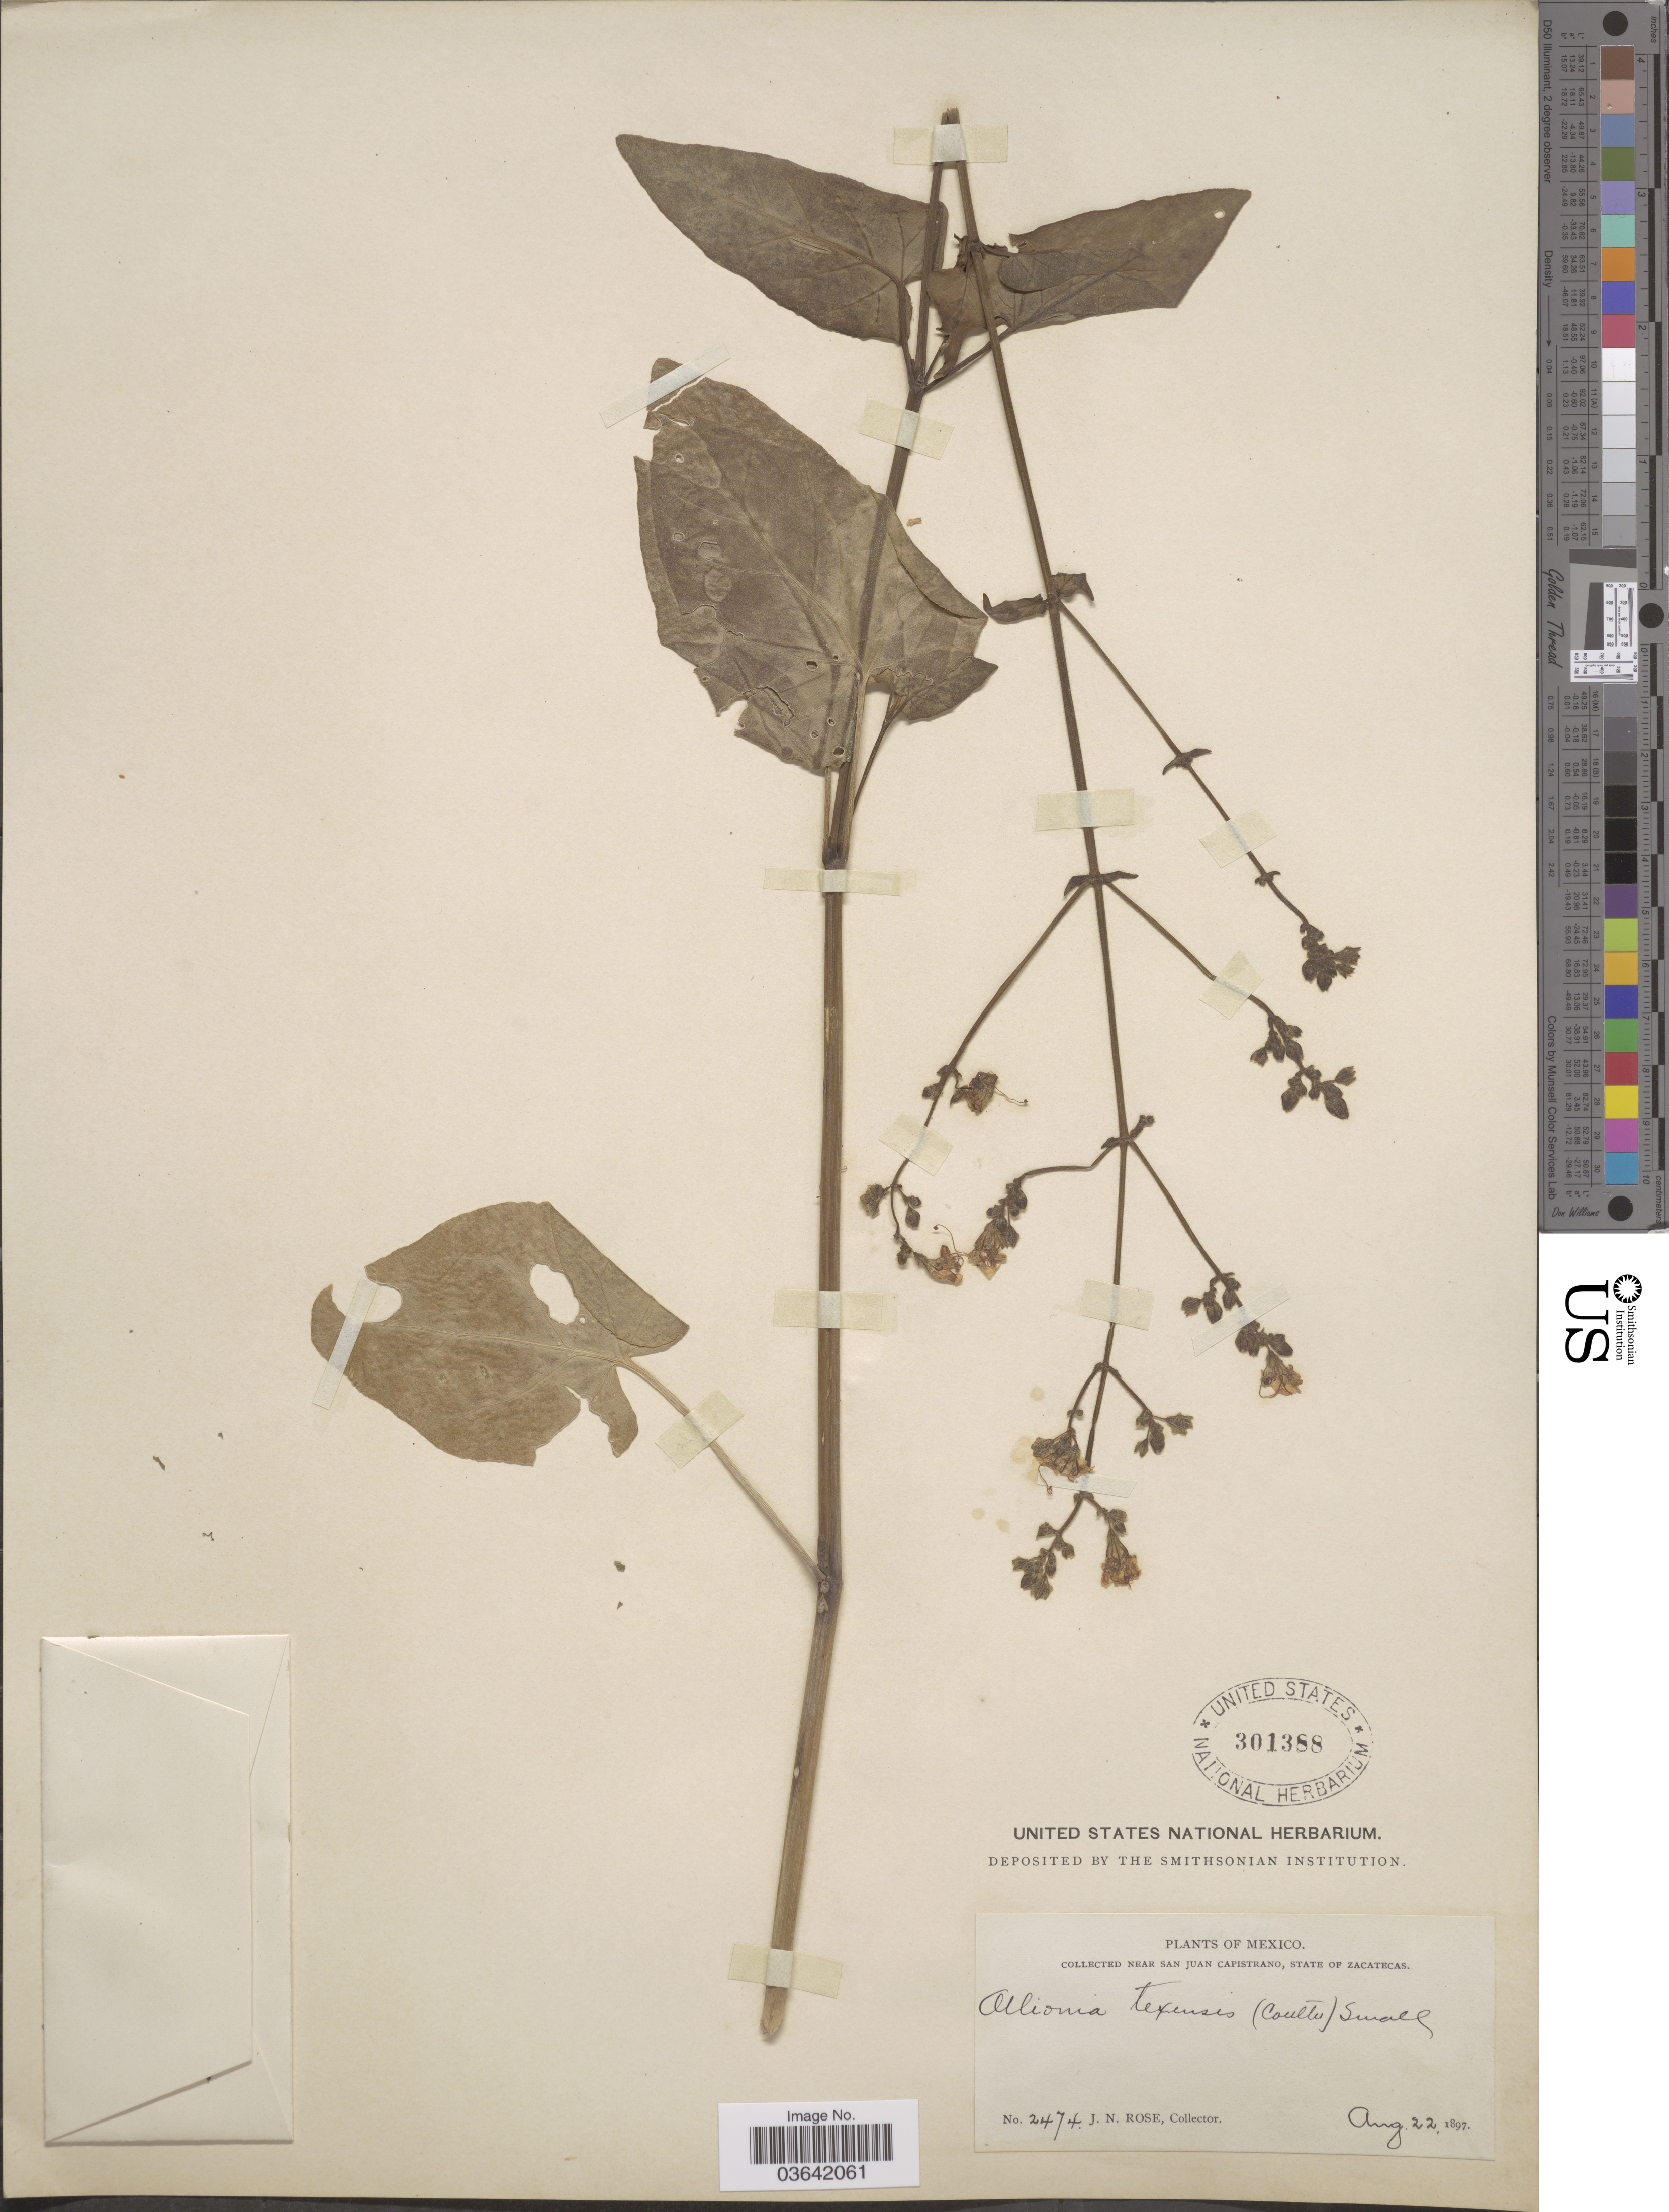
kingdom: Plantae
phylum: Tracheophyta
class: Magnoliopsida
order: Caryophyllales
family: Nyctaginaceae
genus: Mirabilis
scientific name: Mirabilis texensis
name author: (J.M. Coult.) B.L. Turner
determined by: Strong, Mark T., (BOT), Smithsonian Institution - National Museum of Natural History (UNITED STATES)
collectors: J. N. Rose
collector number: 2474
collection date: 1897-08-22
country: Mexico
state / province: Zacatecas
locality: Near San Juan Capistrano.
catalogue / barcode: US 301388